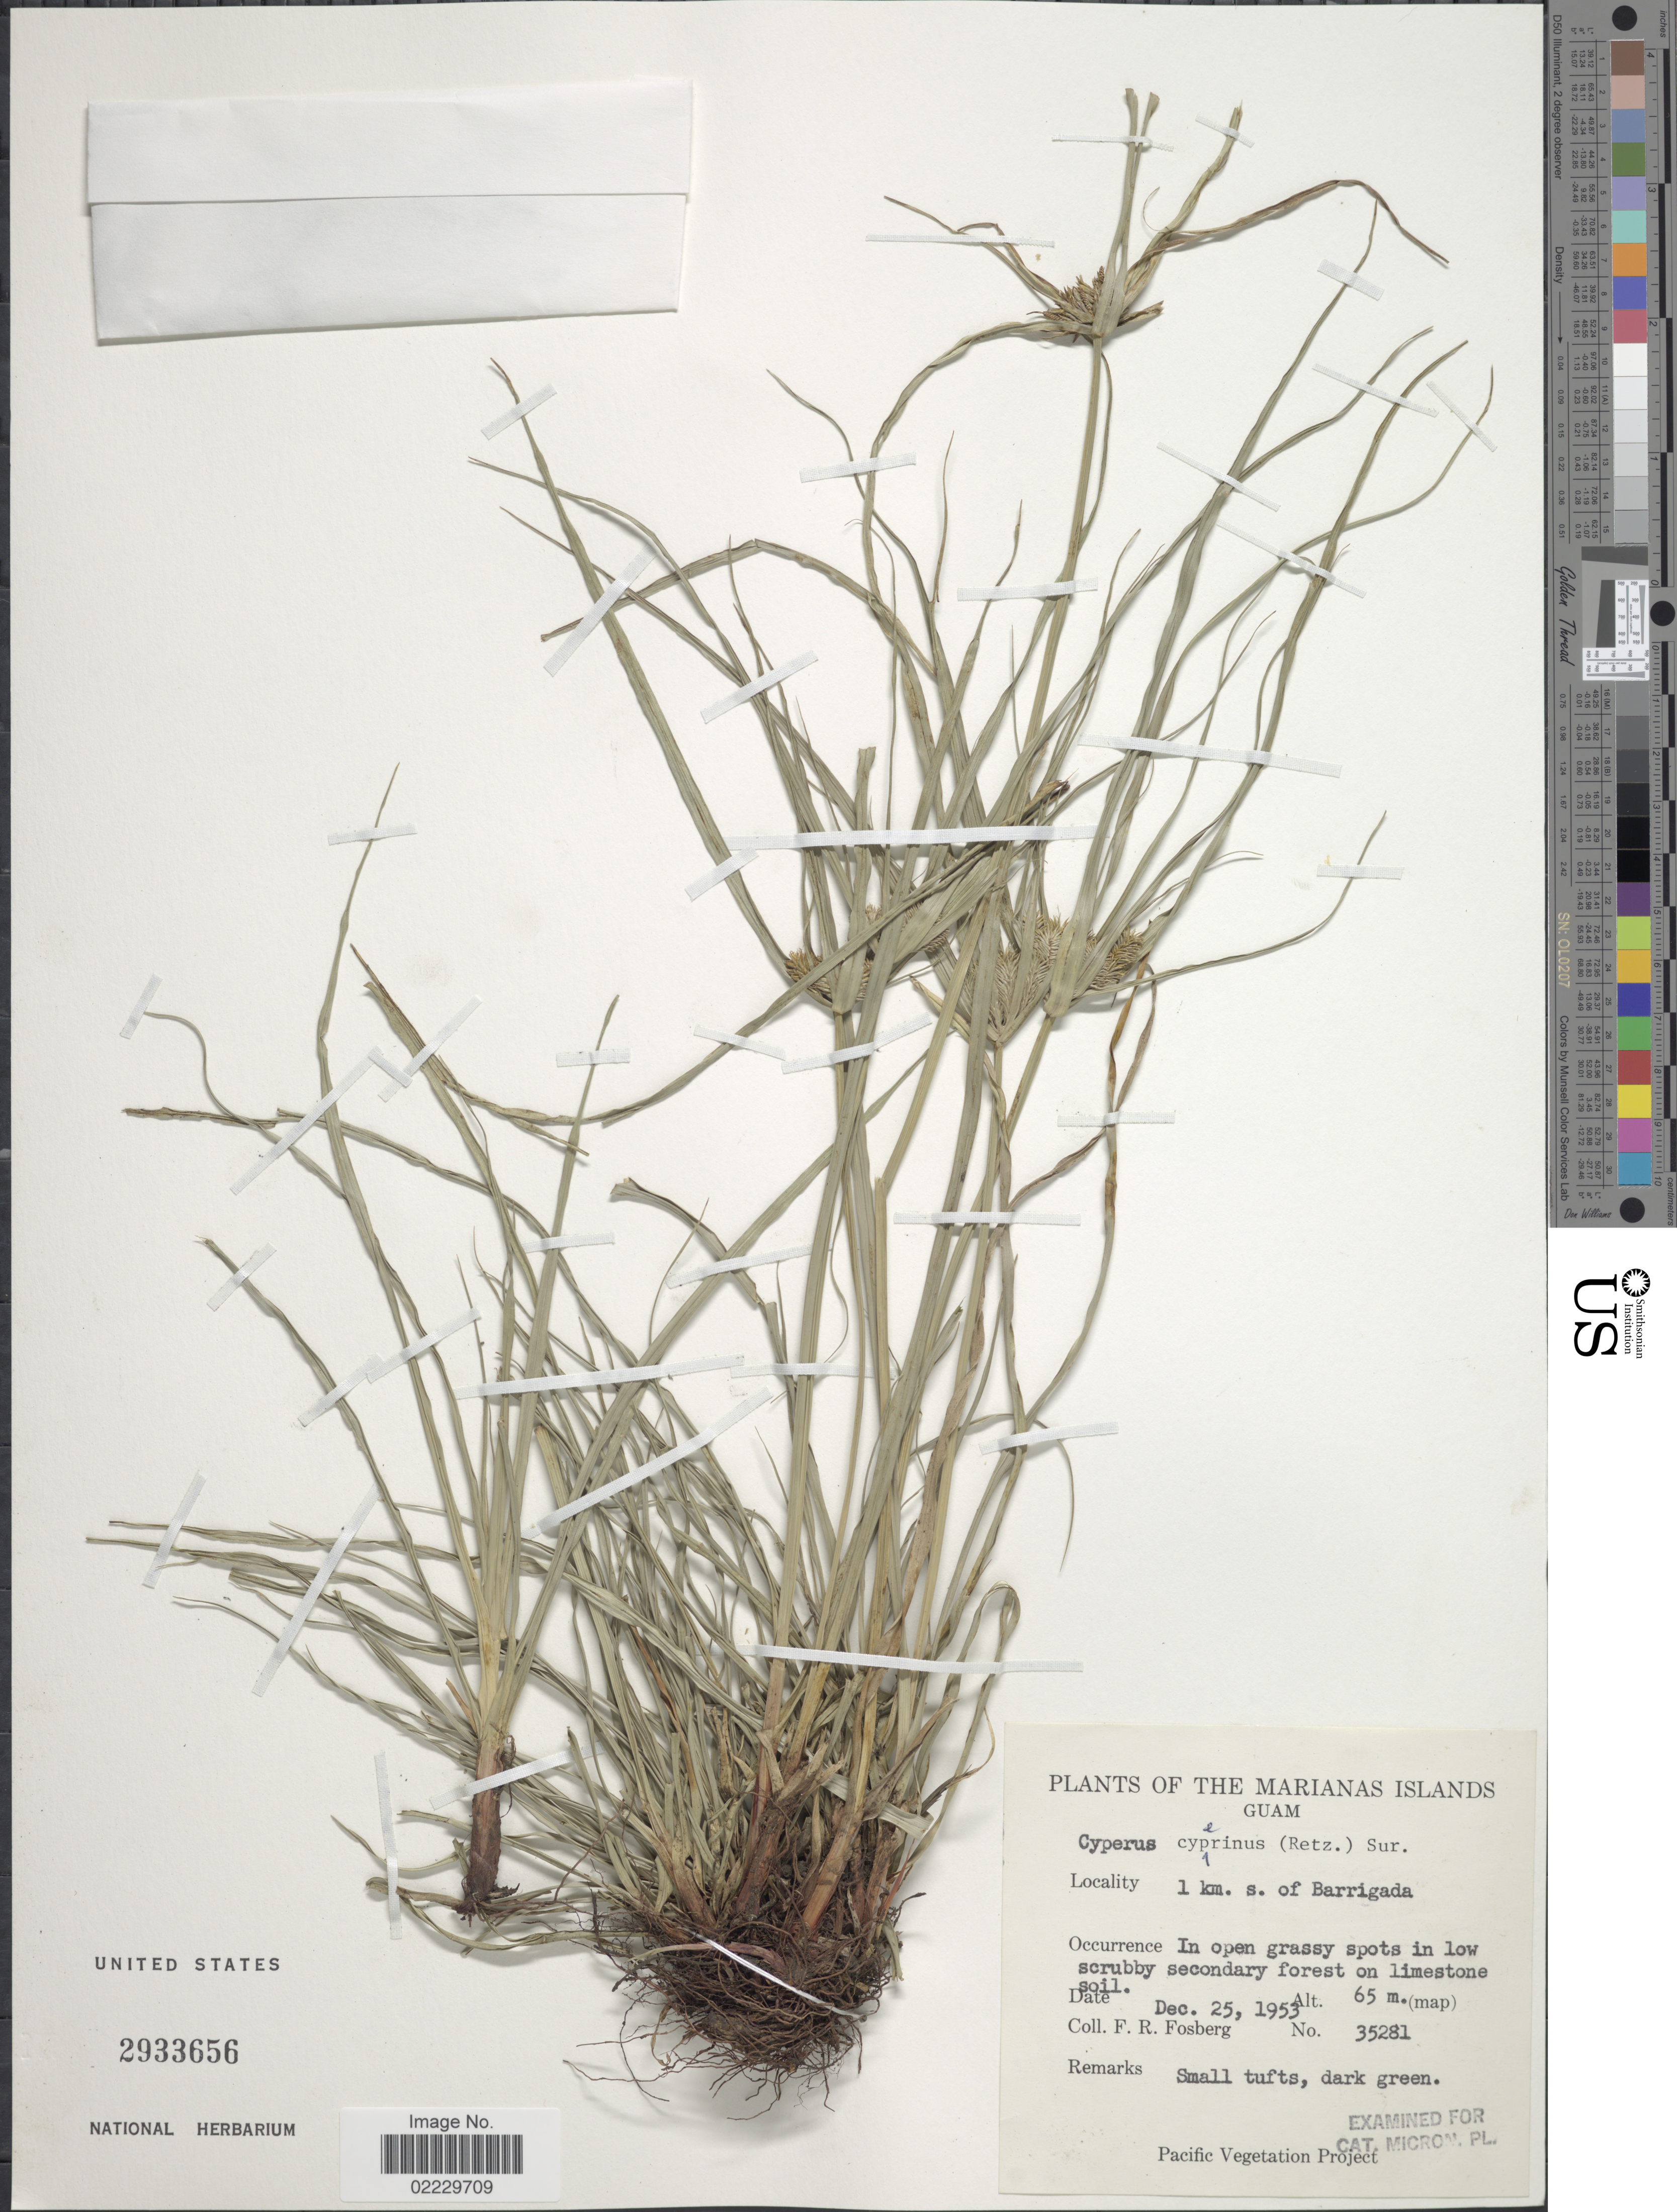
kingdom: Plantae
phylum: Tracheophyta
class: Liliopsida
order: Poales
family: Cyperaceae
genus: Cyperus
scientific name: Cyperus cyperinus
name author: (Retz.) Valck. Sur.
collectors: F. R. Fosberg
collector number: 35281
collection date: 1953-12-25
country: Guam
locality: Marianas Islands, Guam. 1 km. s. of Barrigada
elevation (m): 65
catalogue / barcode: US 2933656